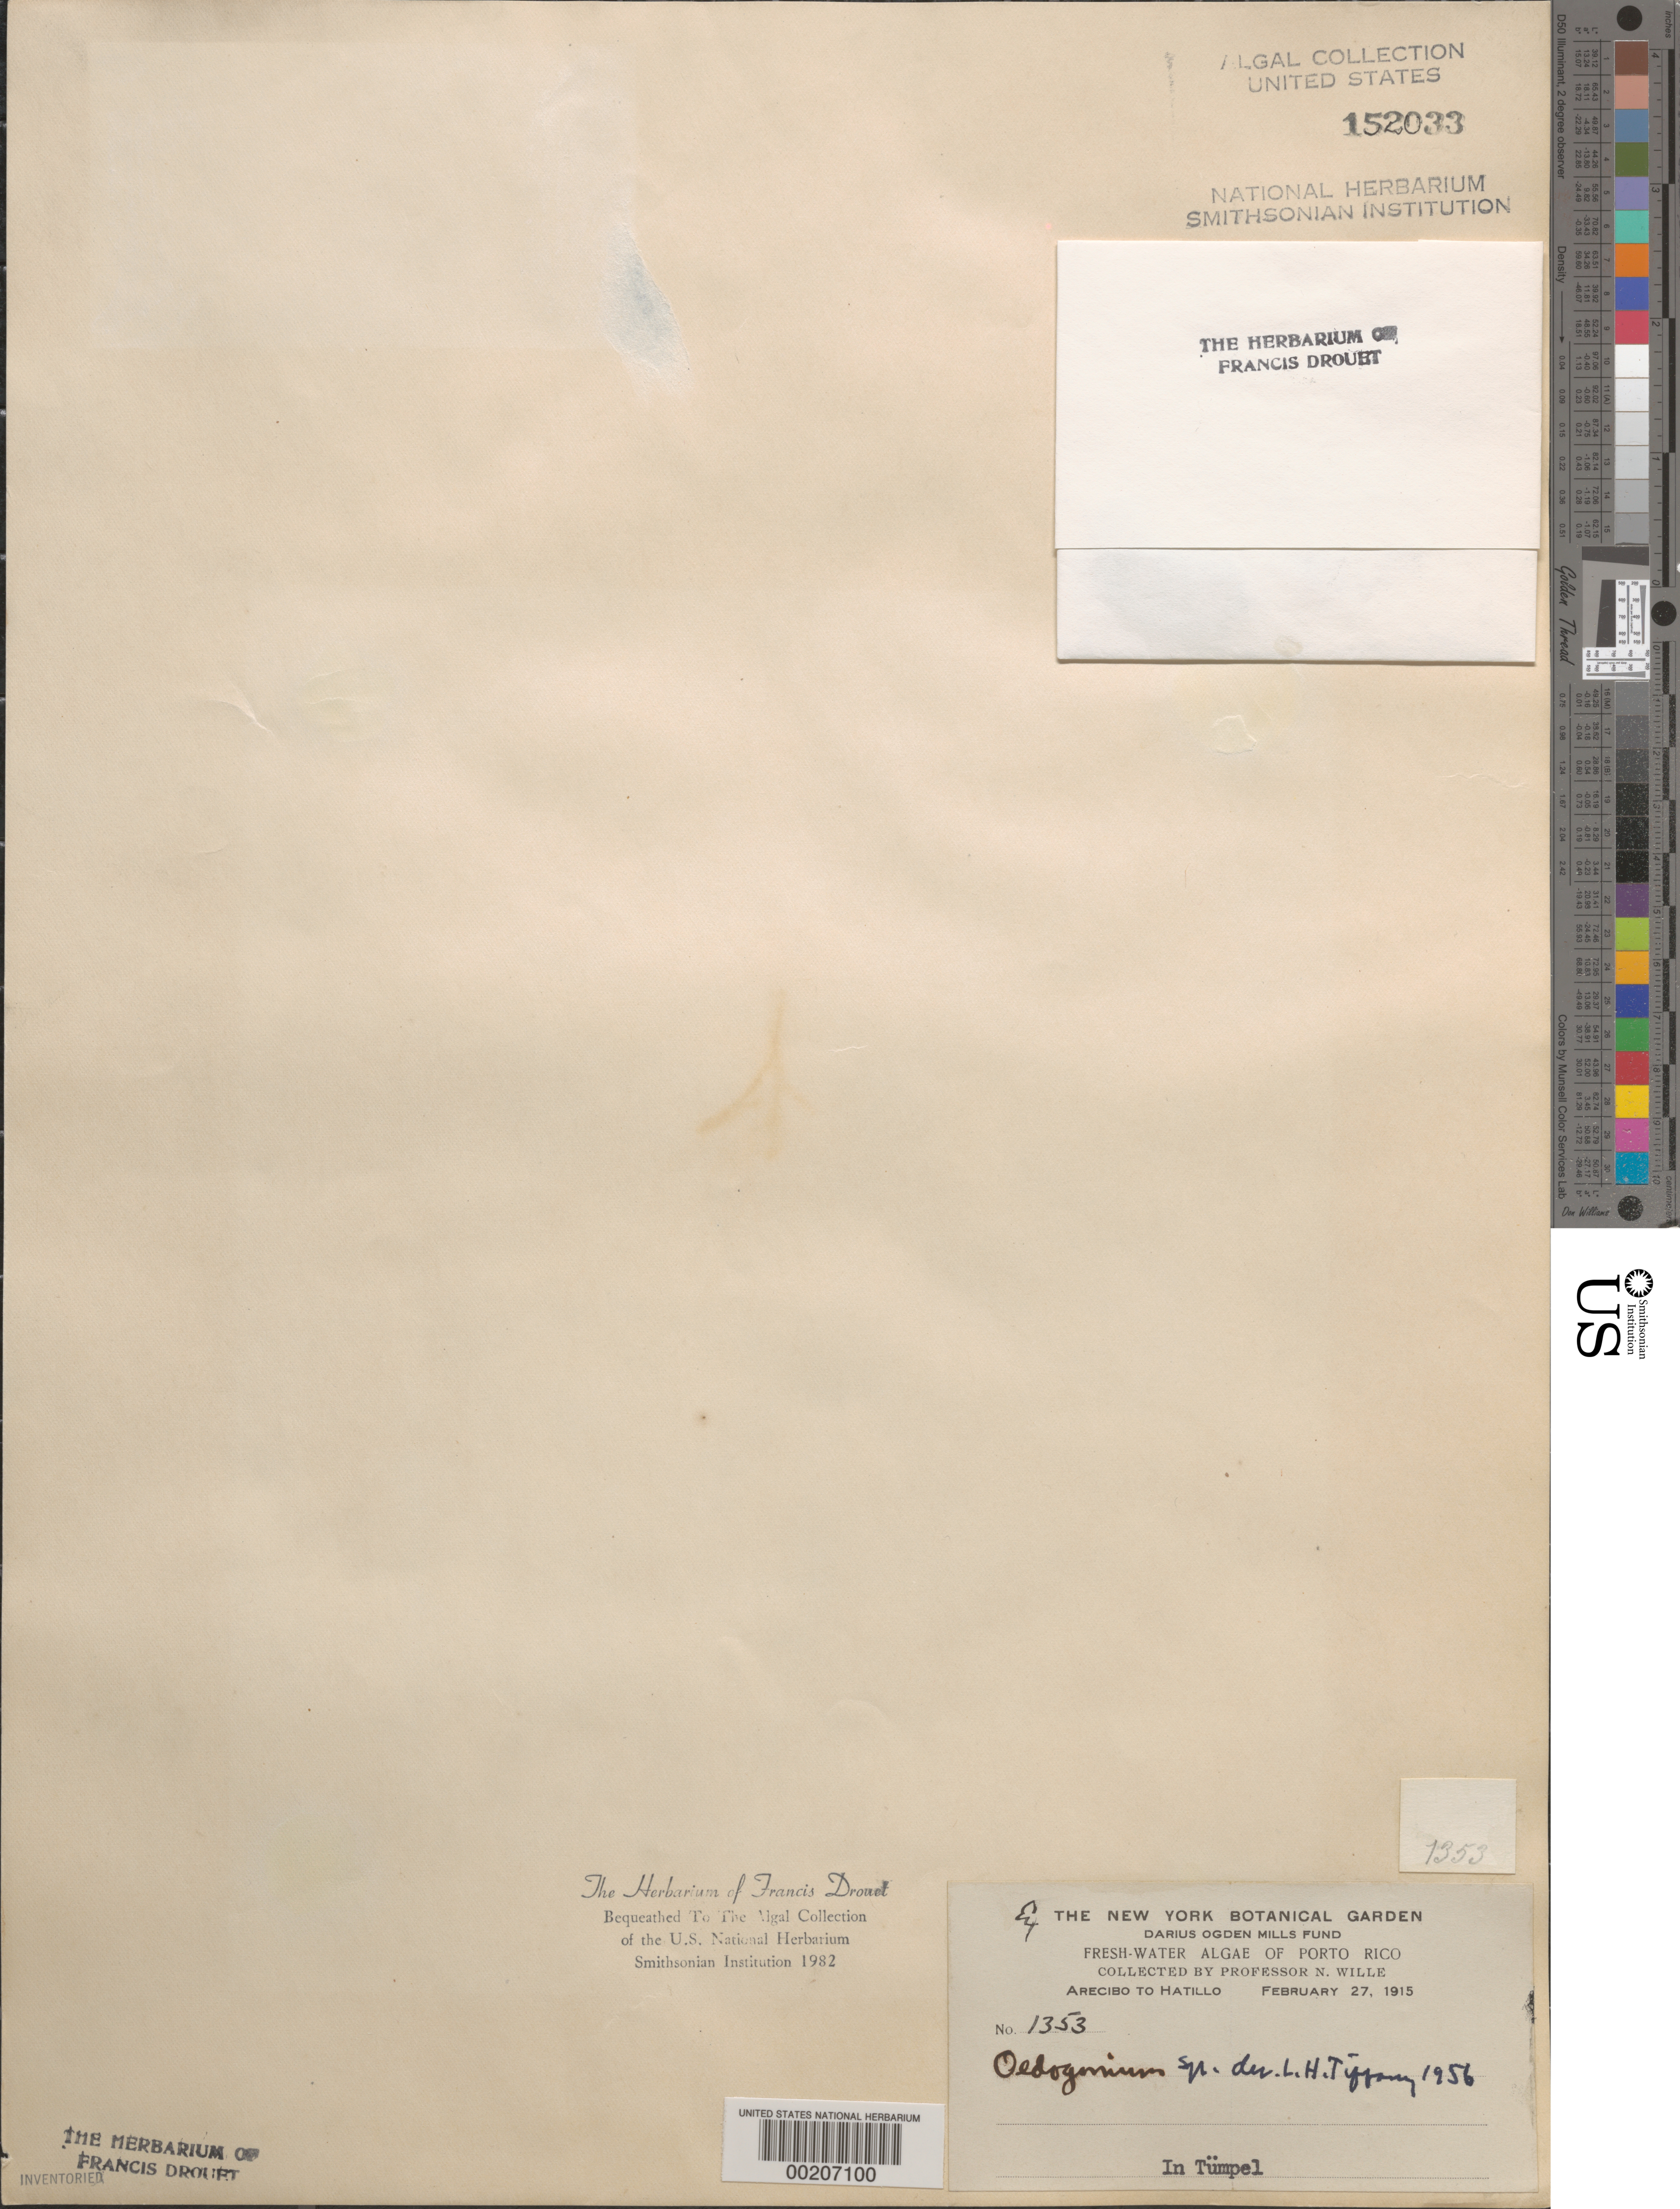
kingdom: Plantae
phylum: Chlorophyta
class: Chlorophyceae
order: Oedogoniales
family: Oedogoniaceae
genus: Oedogonium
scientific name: Oedogonium sp.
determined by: Tiffany, L. H.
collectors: N. Wille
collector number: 1353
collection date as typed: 27 Feb 1915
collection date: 1915-02-27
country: Puerto Rico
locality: Arecibo to hatillo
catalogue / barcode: US 152033